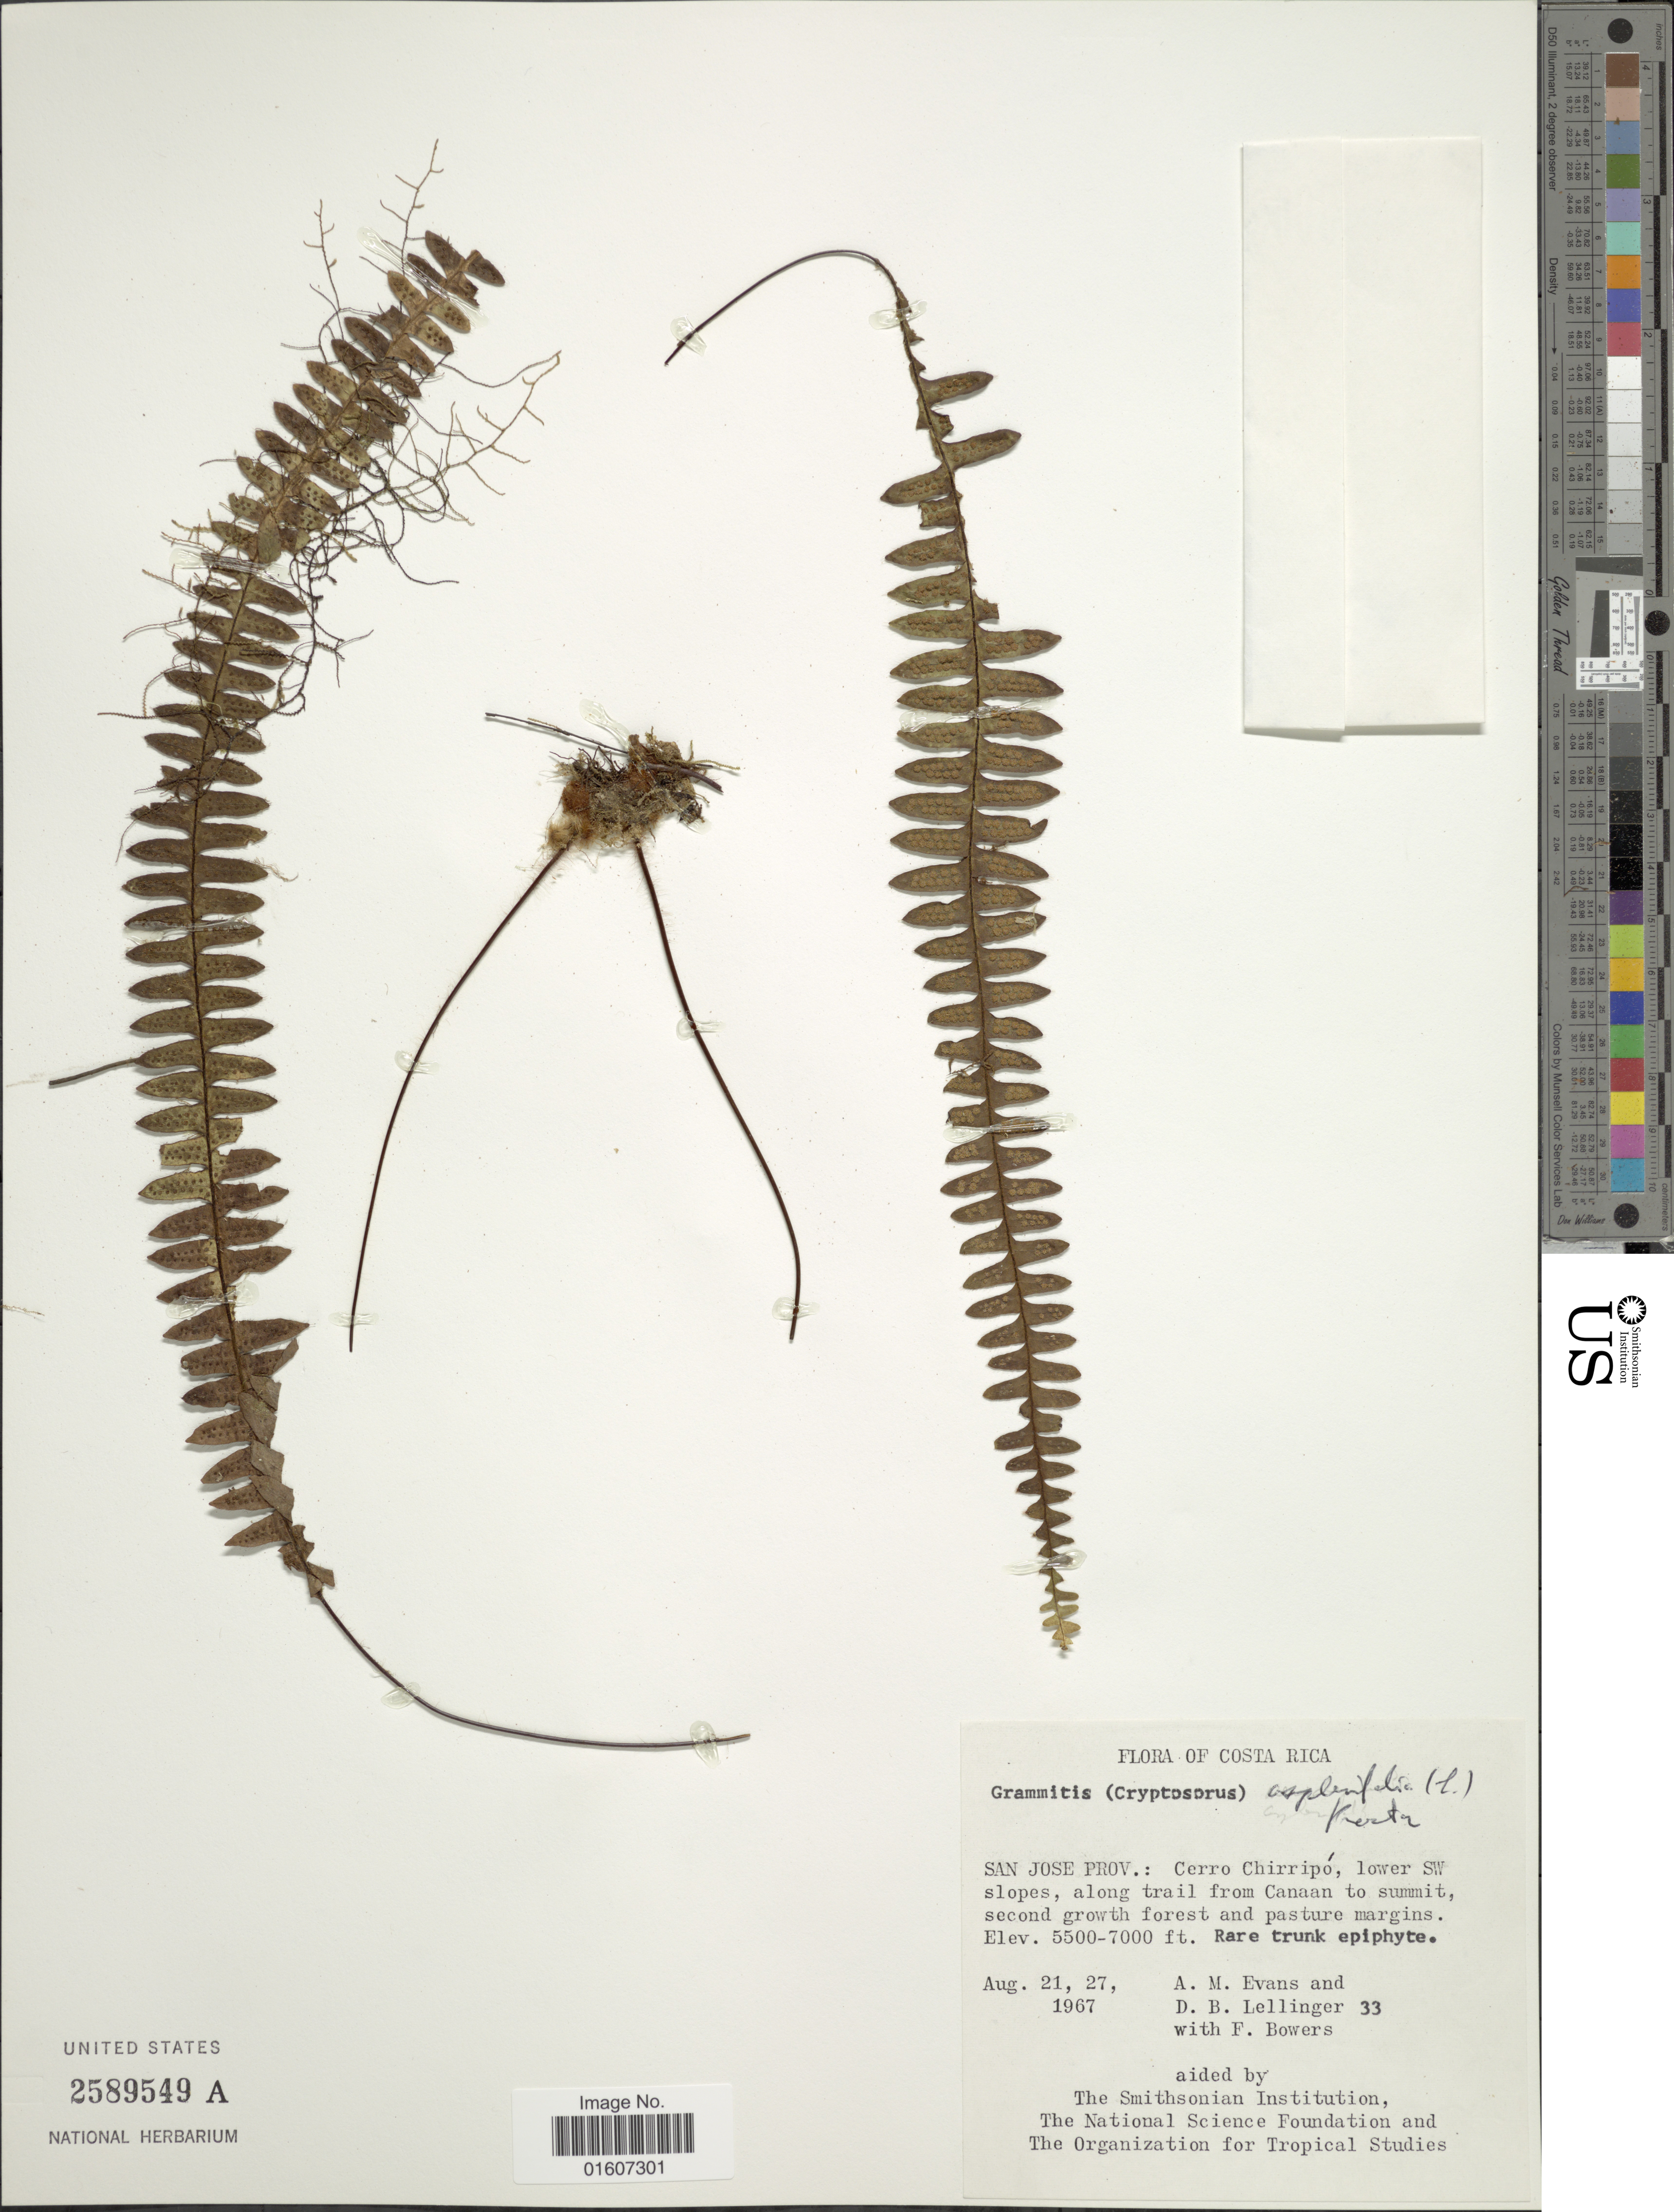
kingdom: Plantae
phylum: Tracheophyta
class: Polypodiopsida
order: Polypodiales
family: Polypodiaceae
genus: Terpsichore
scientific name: Terpsichore asplenifolia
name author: (L.) A.R. Sm.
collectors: A. M. Evans, D. B. Lellinger & F. Bowers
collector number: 33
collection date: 1967-08-21/1967-08-27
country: Costa Rica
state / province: San José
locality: Cerro Chirripó, lower SW slopes, along trail from Canaan to summit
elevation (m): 1676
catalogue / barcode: US 2589549A